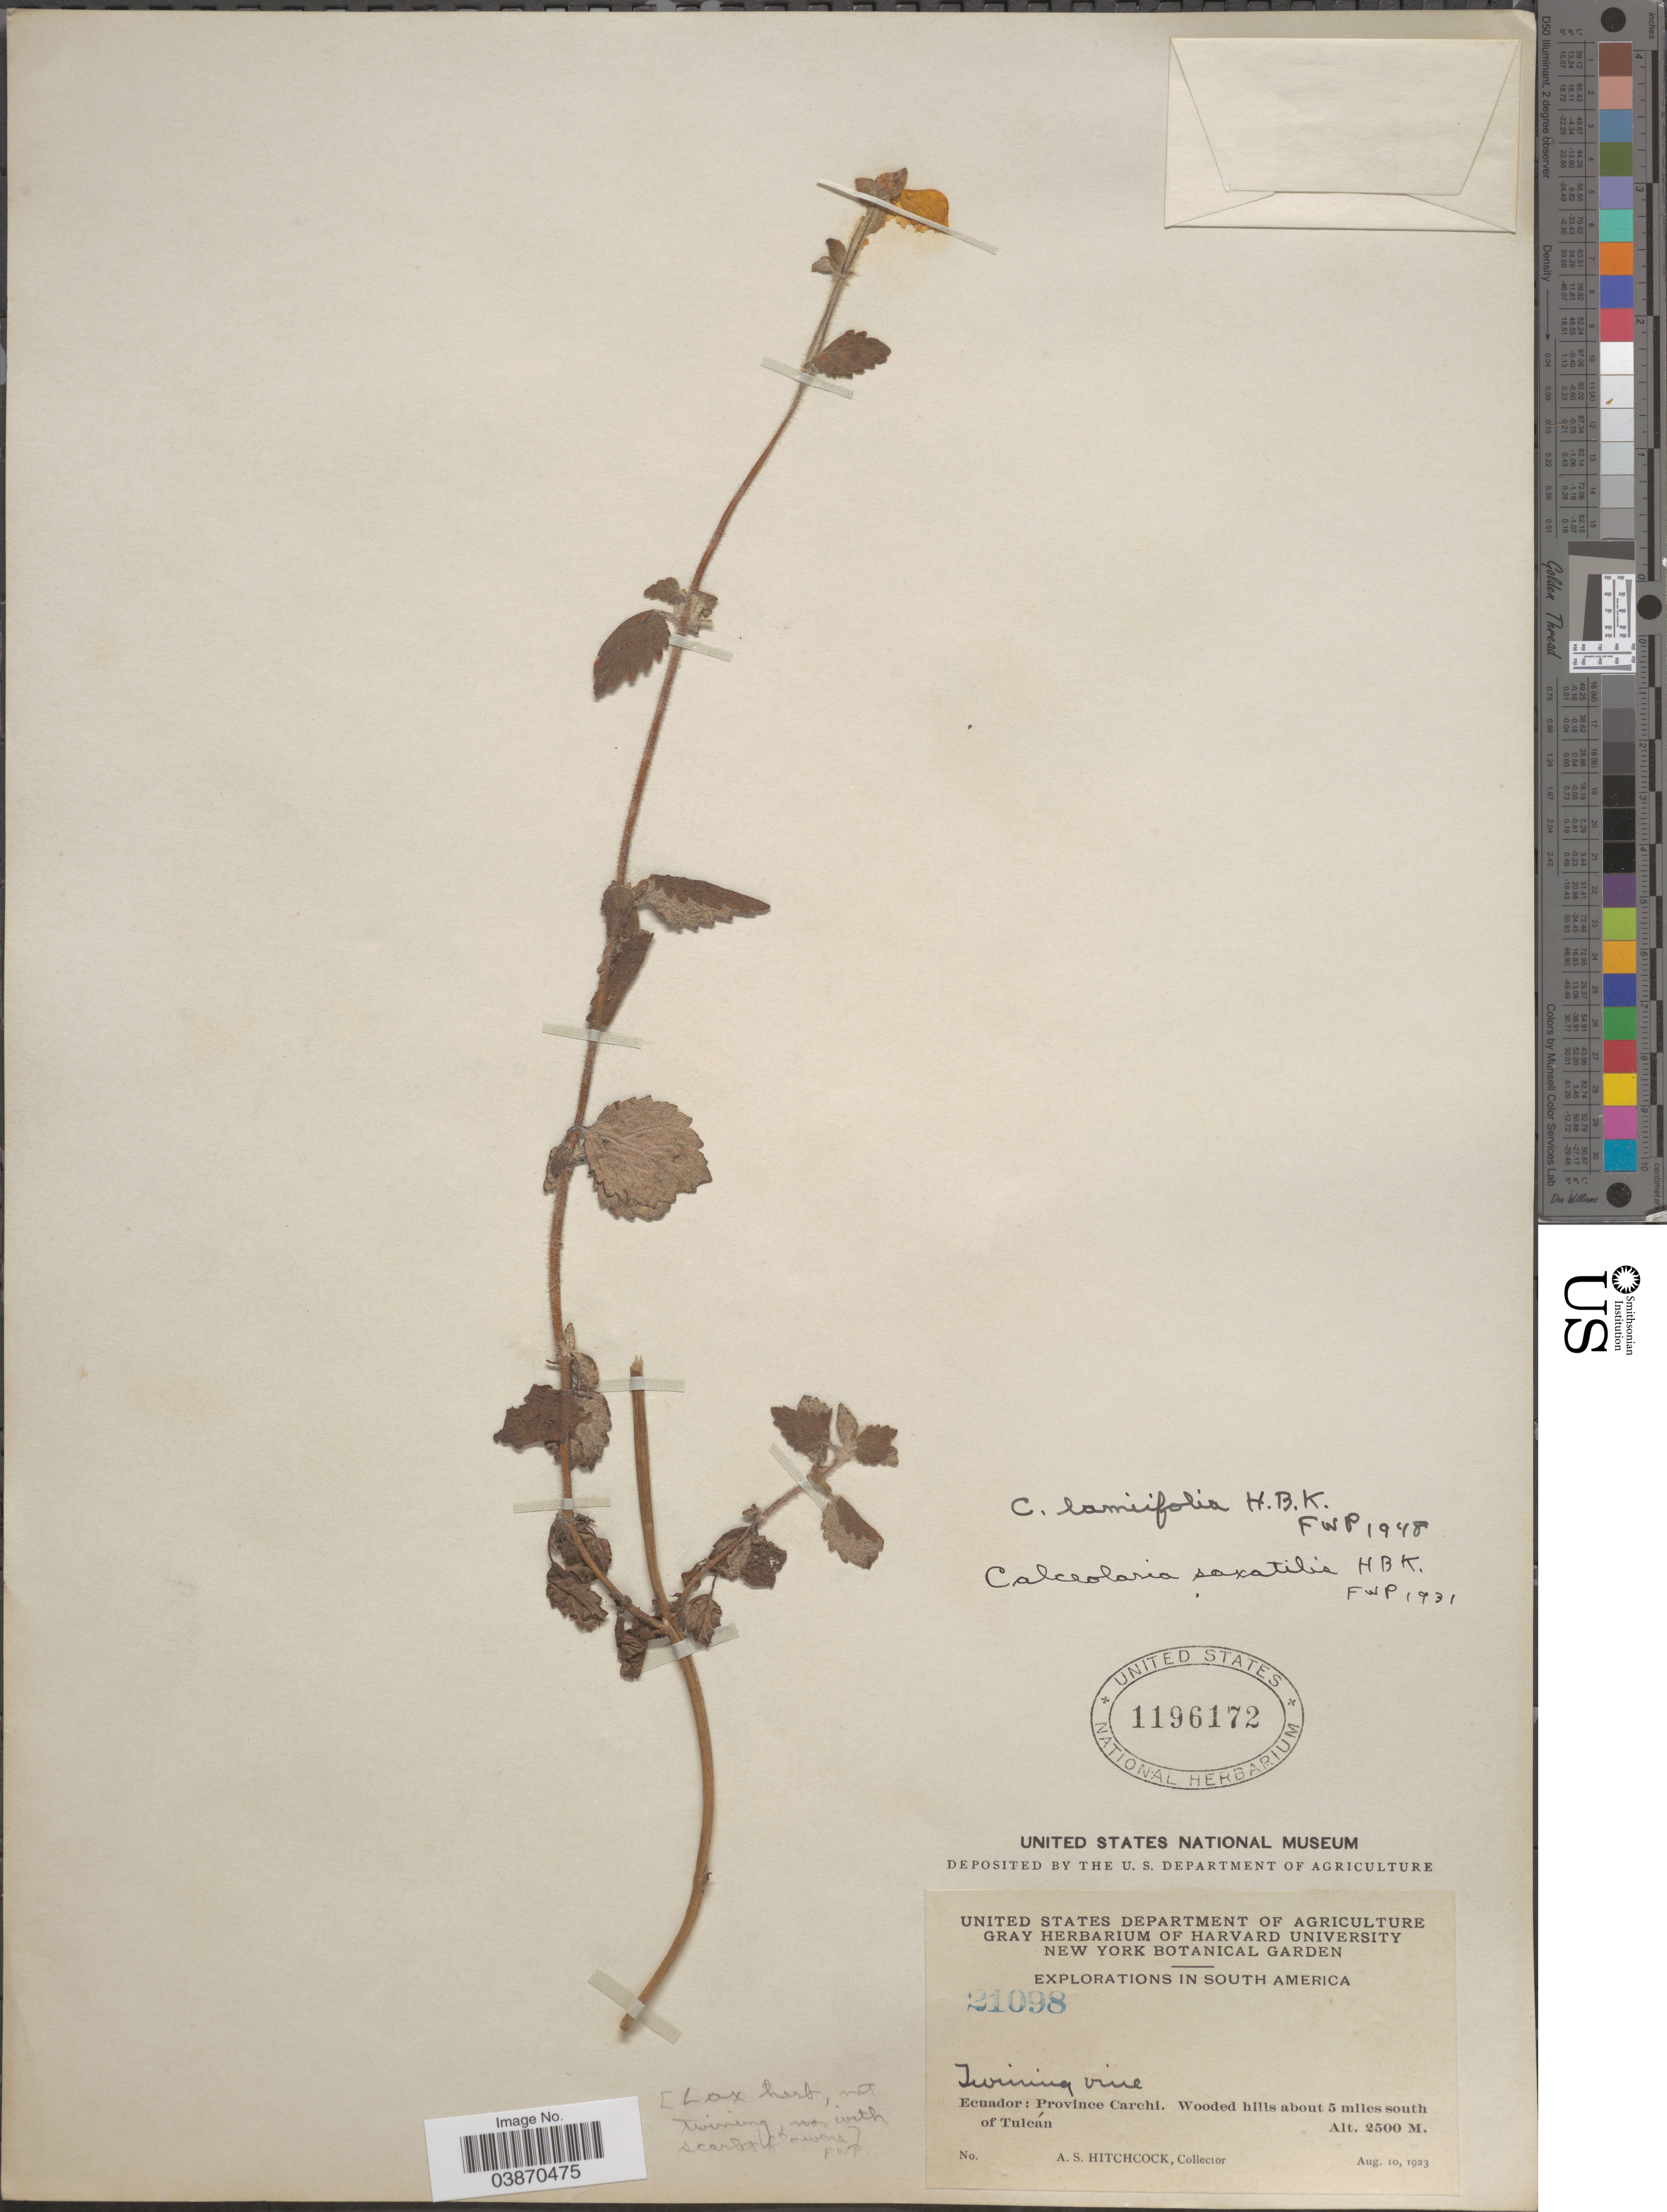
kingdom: Plantae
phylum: Tracheophyta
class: Magnoliopsida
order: Lamiales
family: Calceolariaceae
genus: Calceolaria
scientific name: Calceolaria lamiifolia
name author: Kunth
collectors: A. S. Hitchcock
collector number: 21098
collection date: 1923-08-10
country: Ecuador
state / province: Carchi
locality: Wooded hills about 5 miles south of Tulcán.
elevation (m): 2500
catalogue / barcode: US 1196172